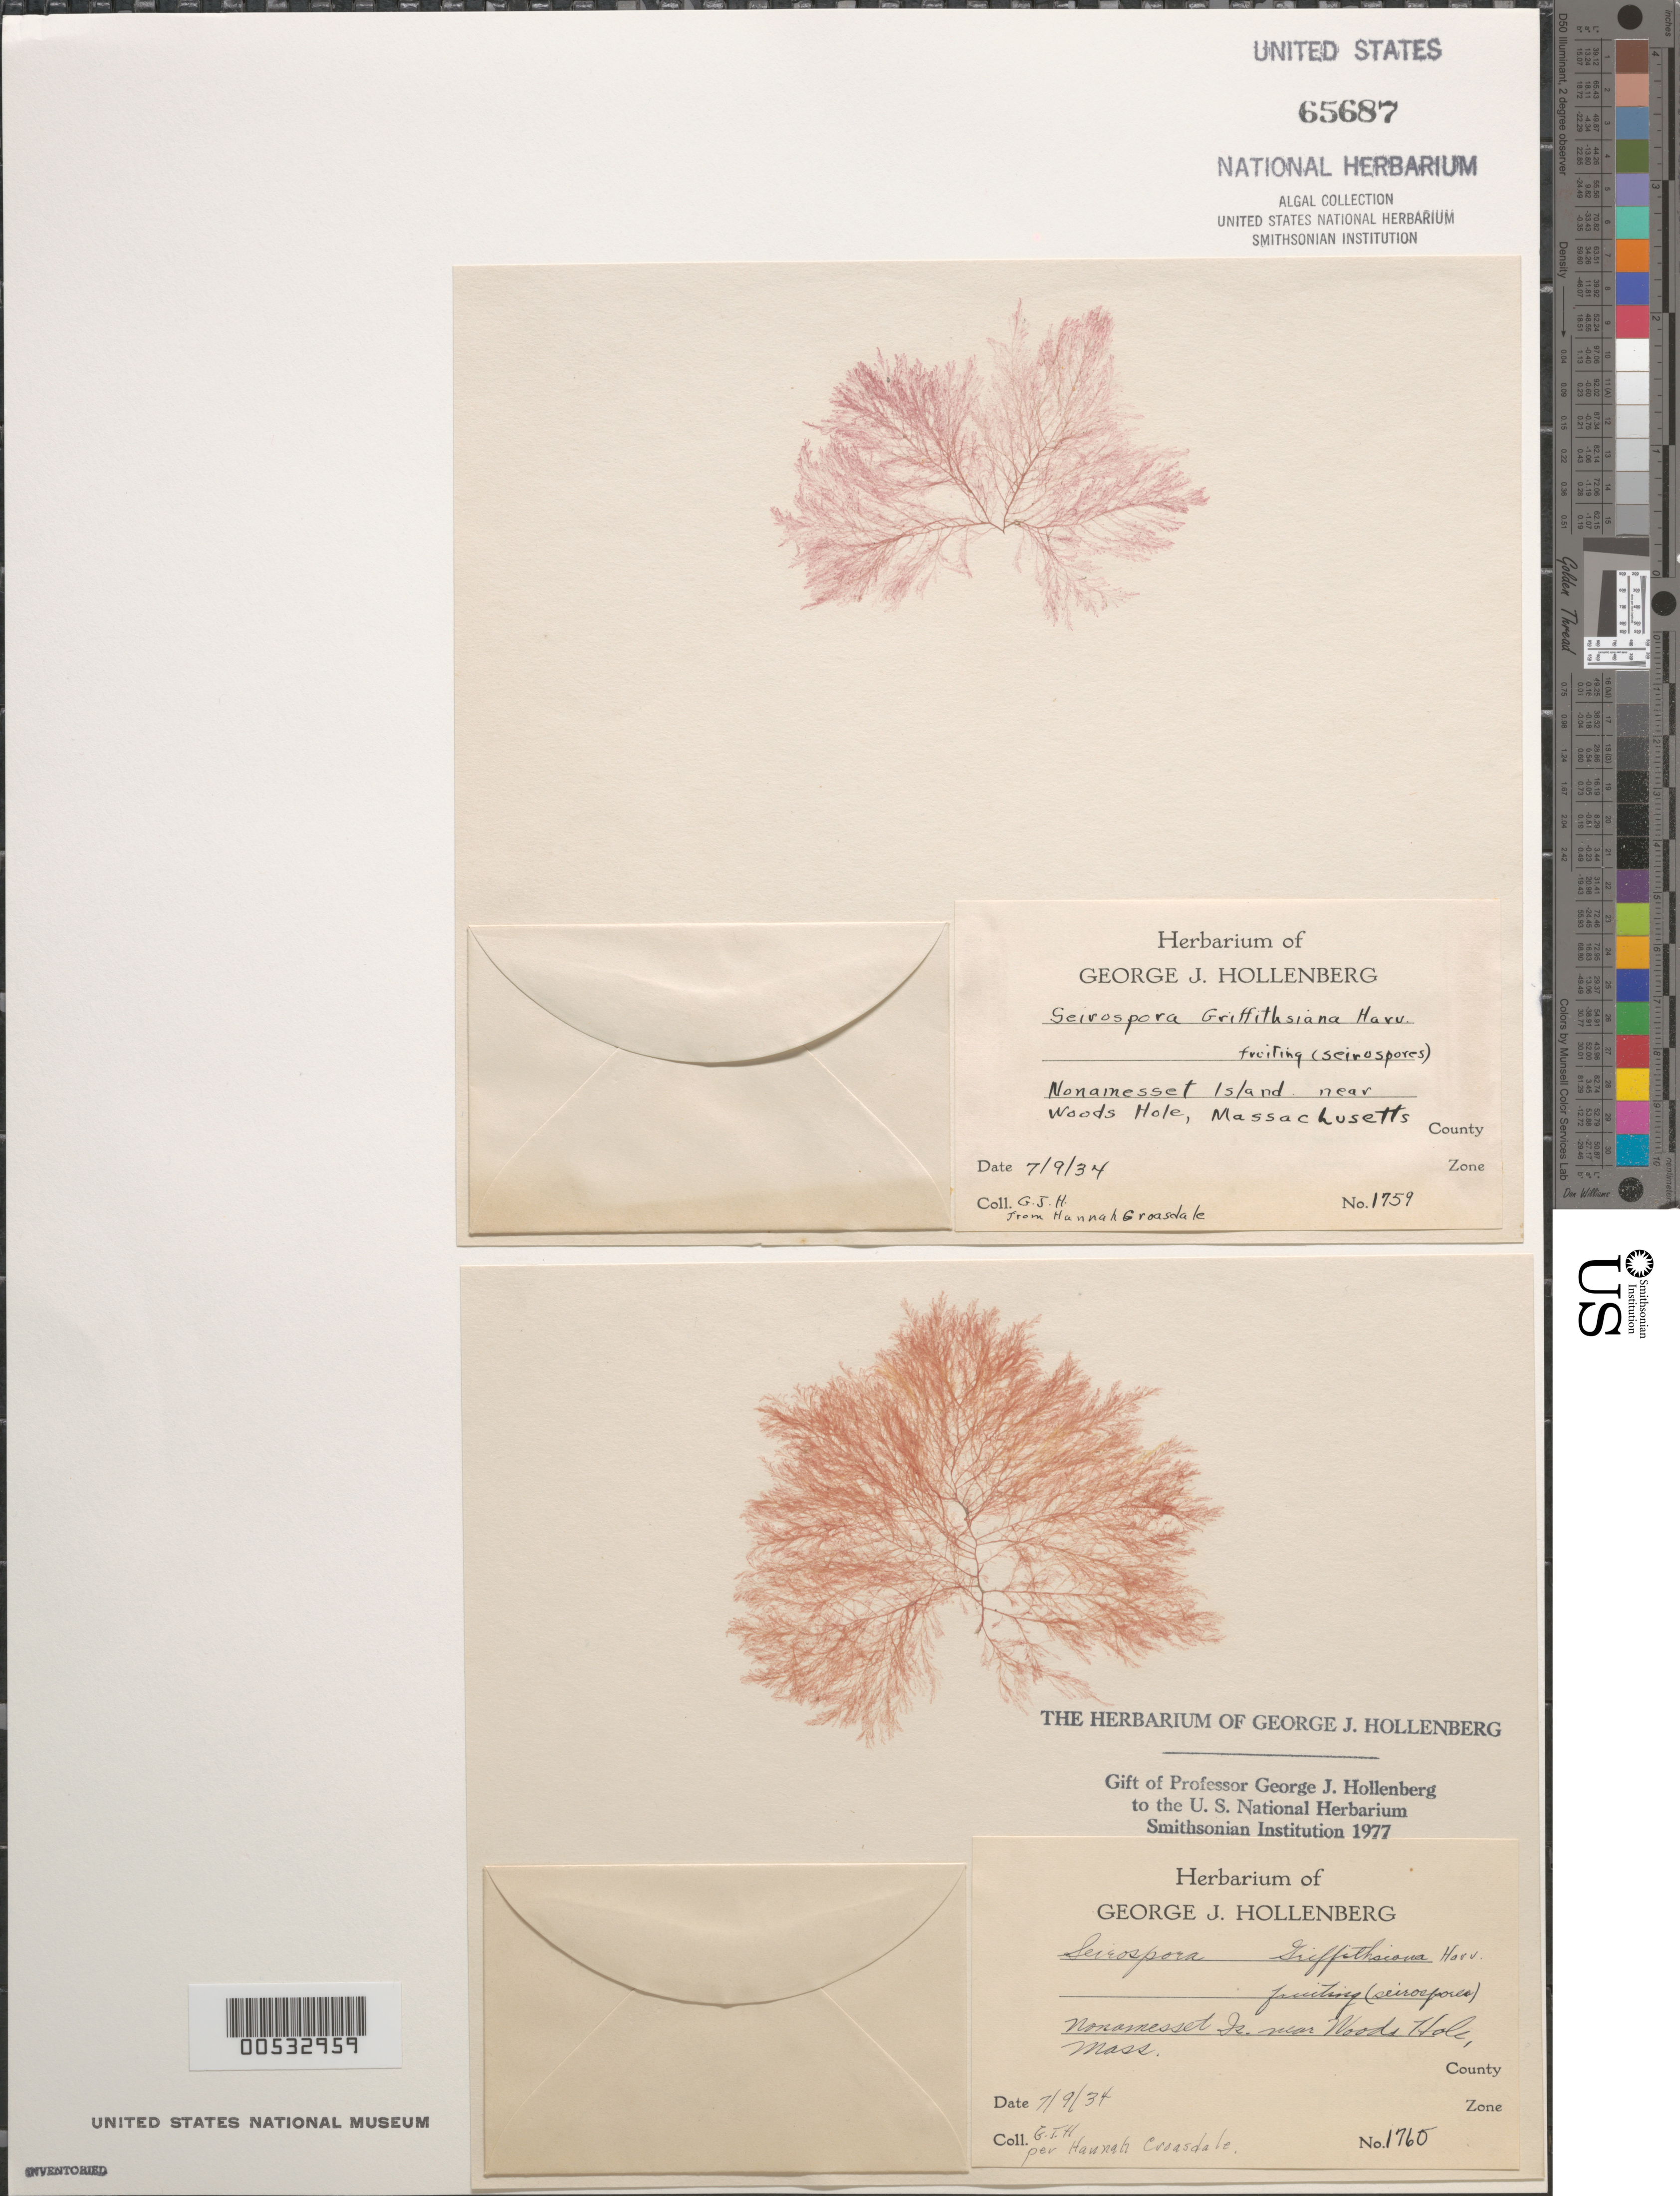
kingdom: Plantae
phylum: Rhodophyta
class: Florideophyceae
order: Ceramiales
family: Callithamniaceae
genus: Seirospora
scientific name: Seirospora interrupta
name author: (Sm.) F. Schmitz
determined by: Algae name updating Project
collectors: G. Hollenberg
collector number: GJH 1759 & GJH 1760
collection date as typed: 09 Jul 1934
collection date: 1934-07-09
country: United States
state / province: Massachusetts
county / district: Dukes County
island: Nonamesset Island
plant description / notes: From Hannah Croasdale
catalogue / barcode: US 65687